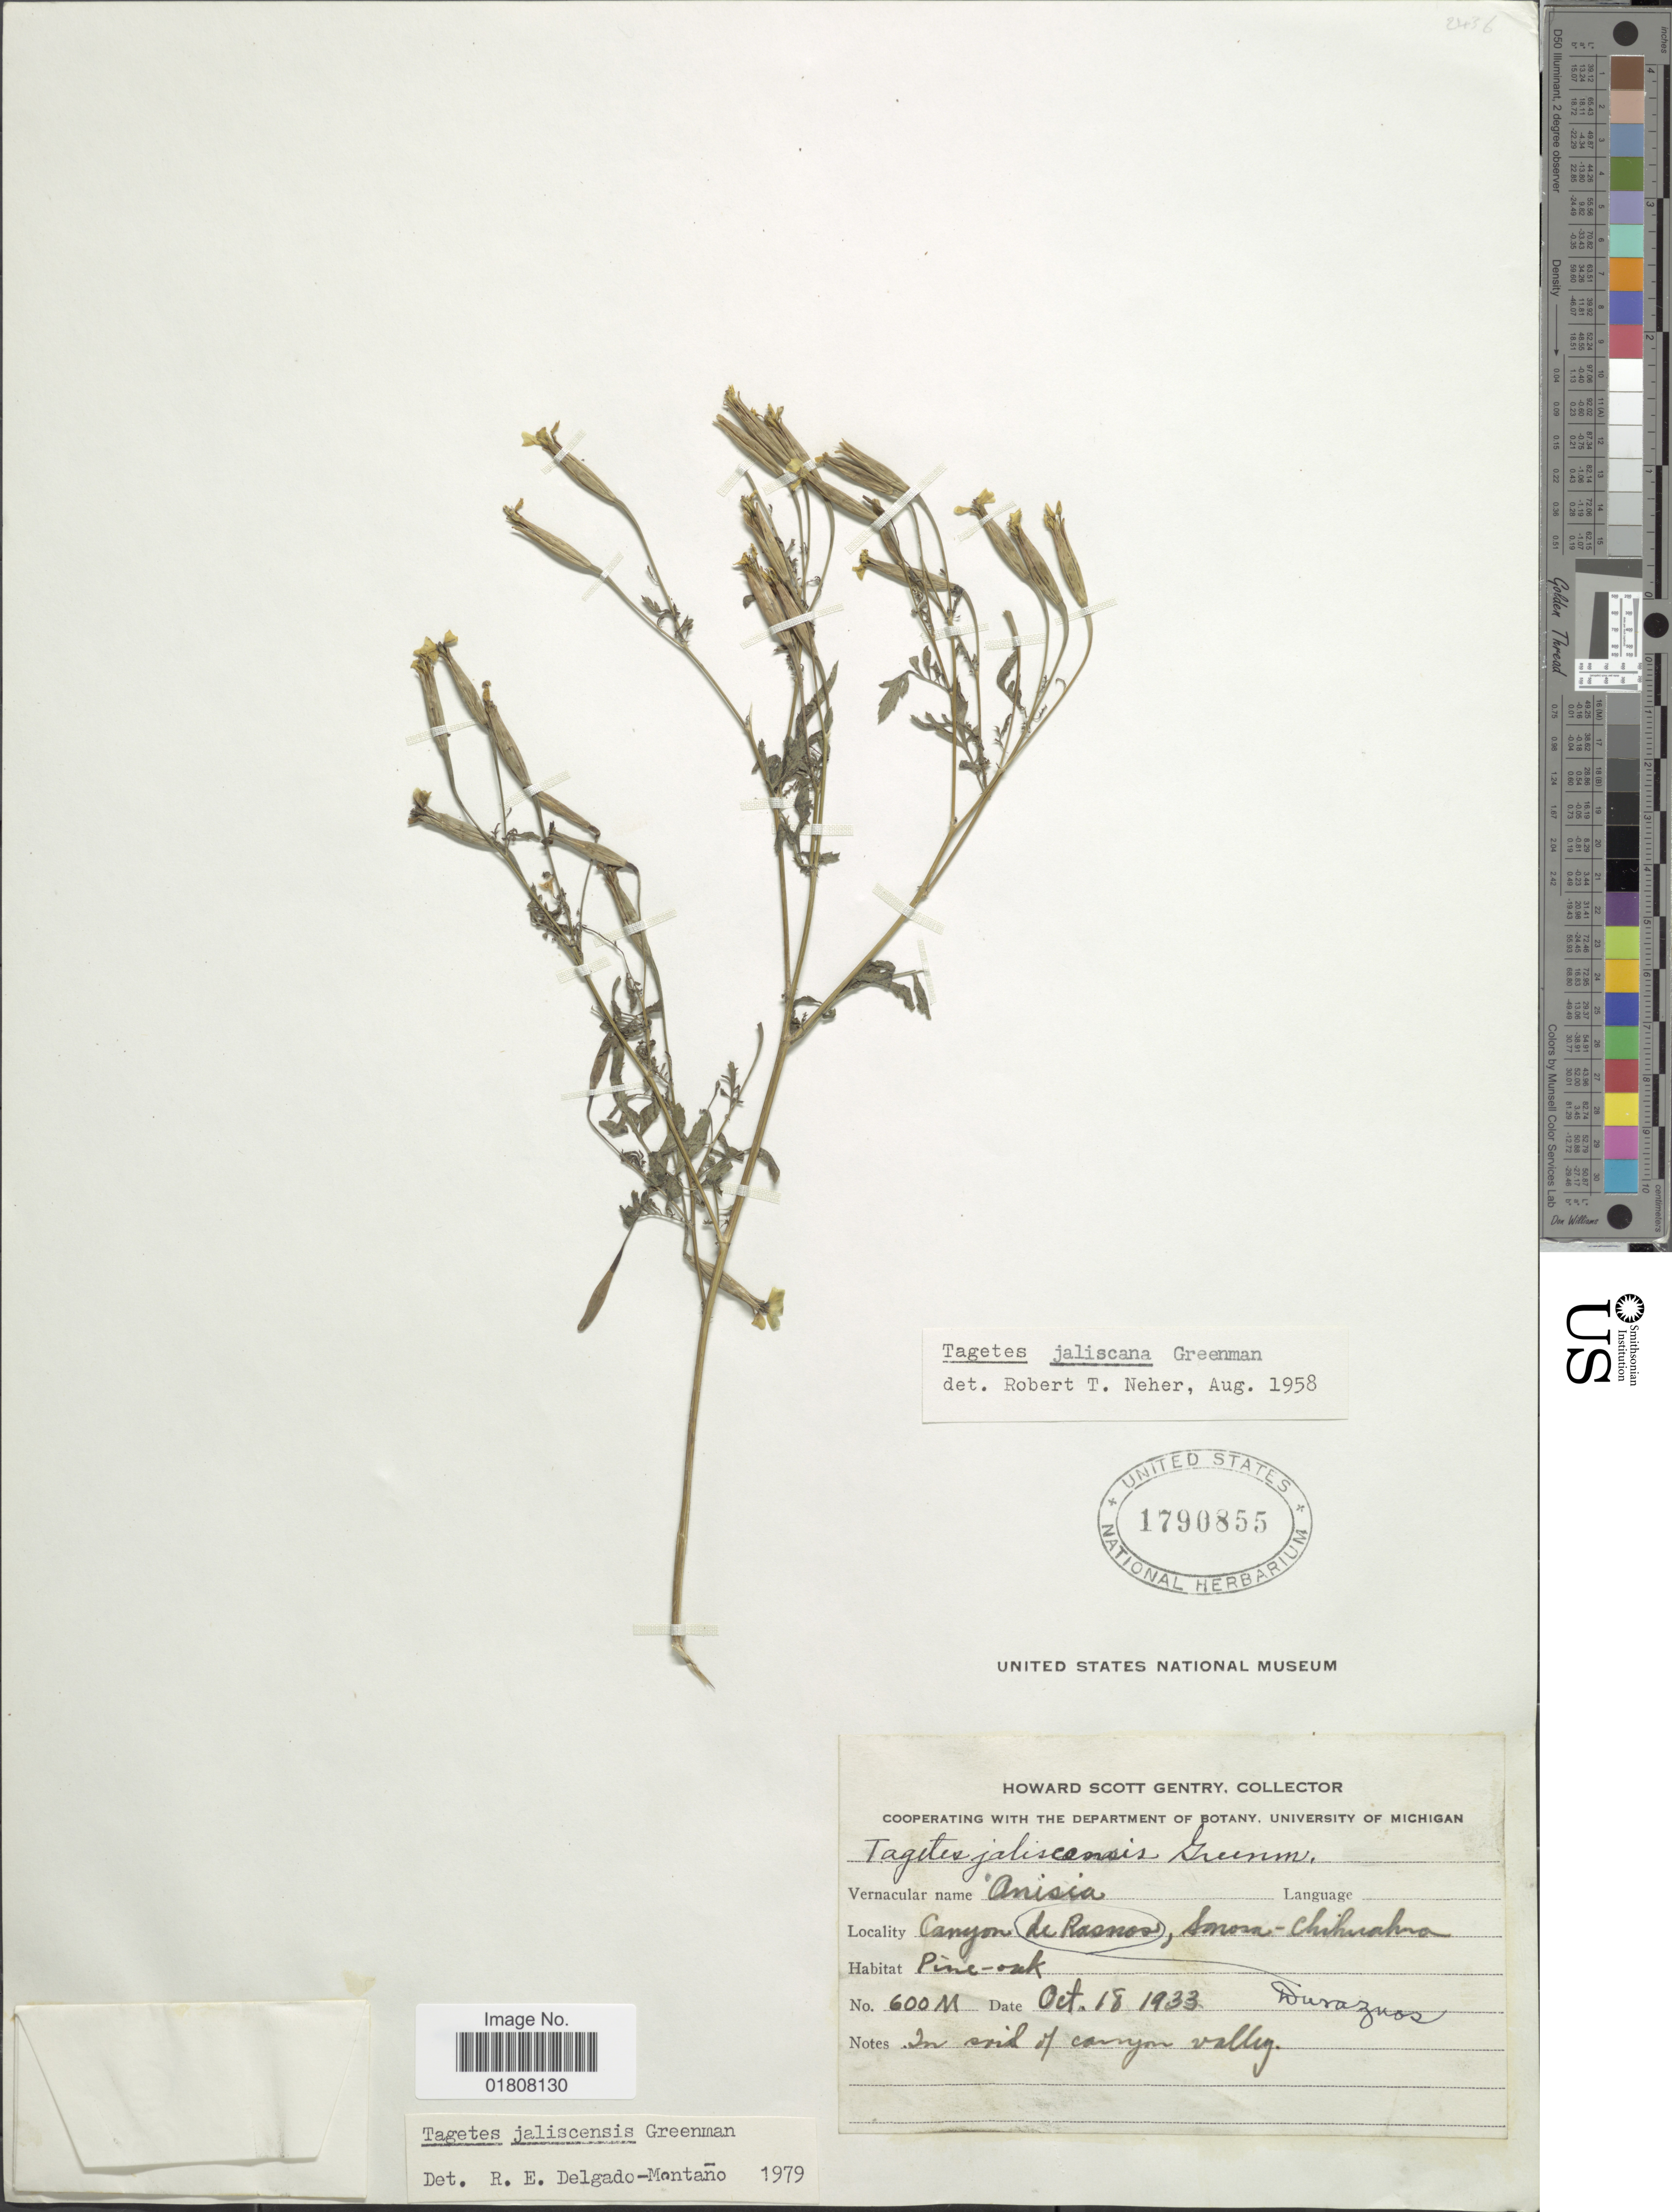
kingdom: Plantae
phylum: Tracheophyta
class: Magnoliopsida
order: Asterales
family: Asteraceae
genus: Tagetes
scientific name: Tagetes jaliscensis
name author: Greenm.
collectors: H. S. Gentry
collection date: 1933-10-18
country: Mexico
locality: Canyon Duraznos, Sonora-Chihuahua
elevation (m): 600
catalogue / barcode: US 1790855